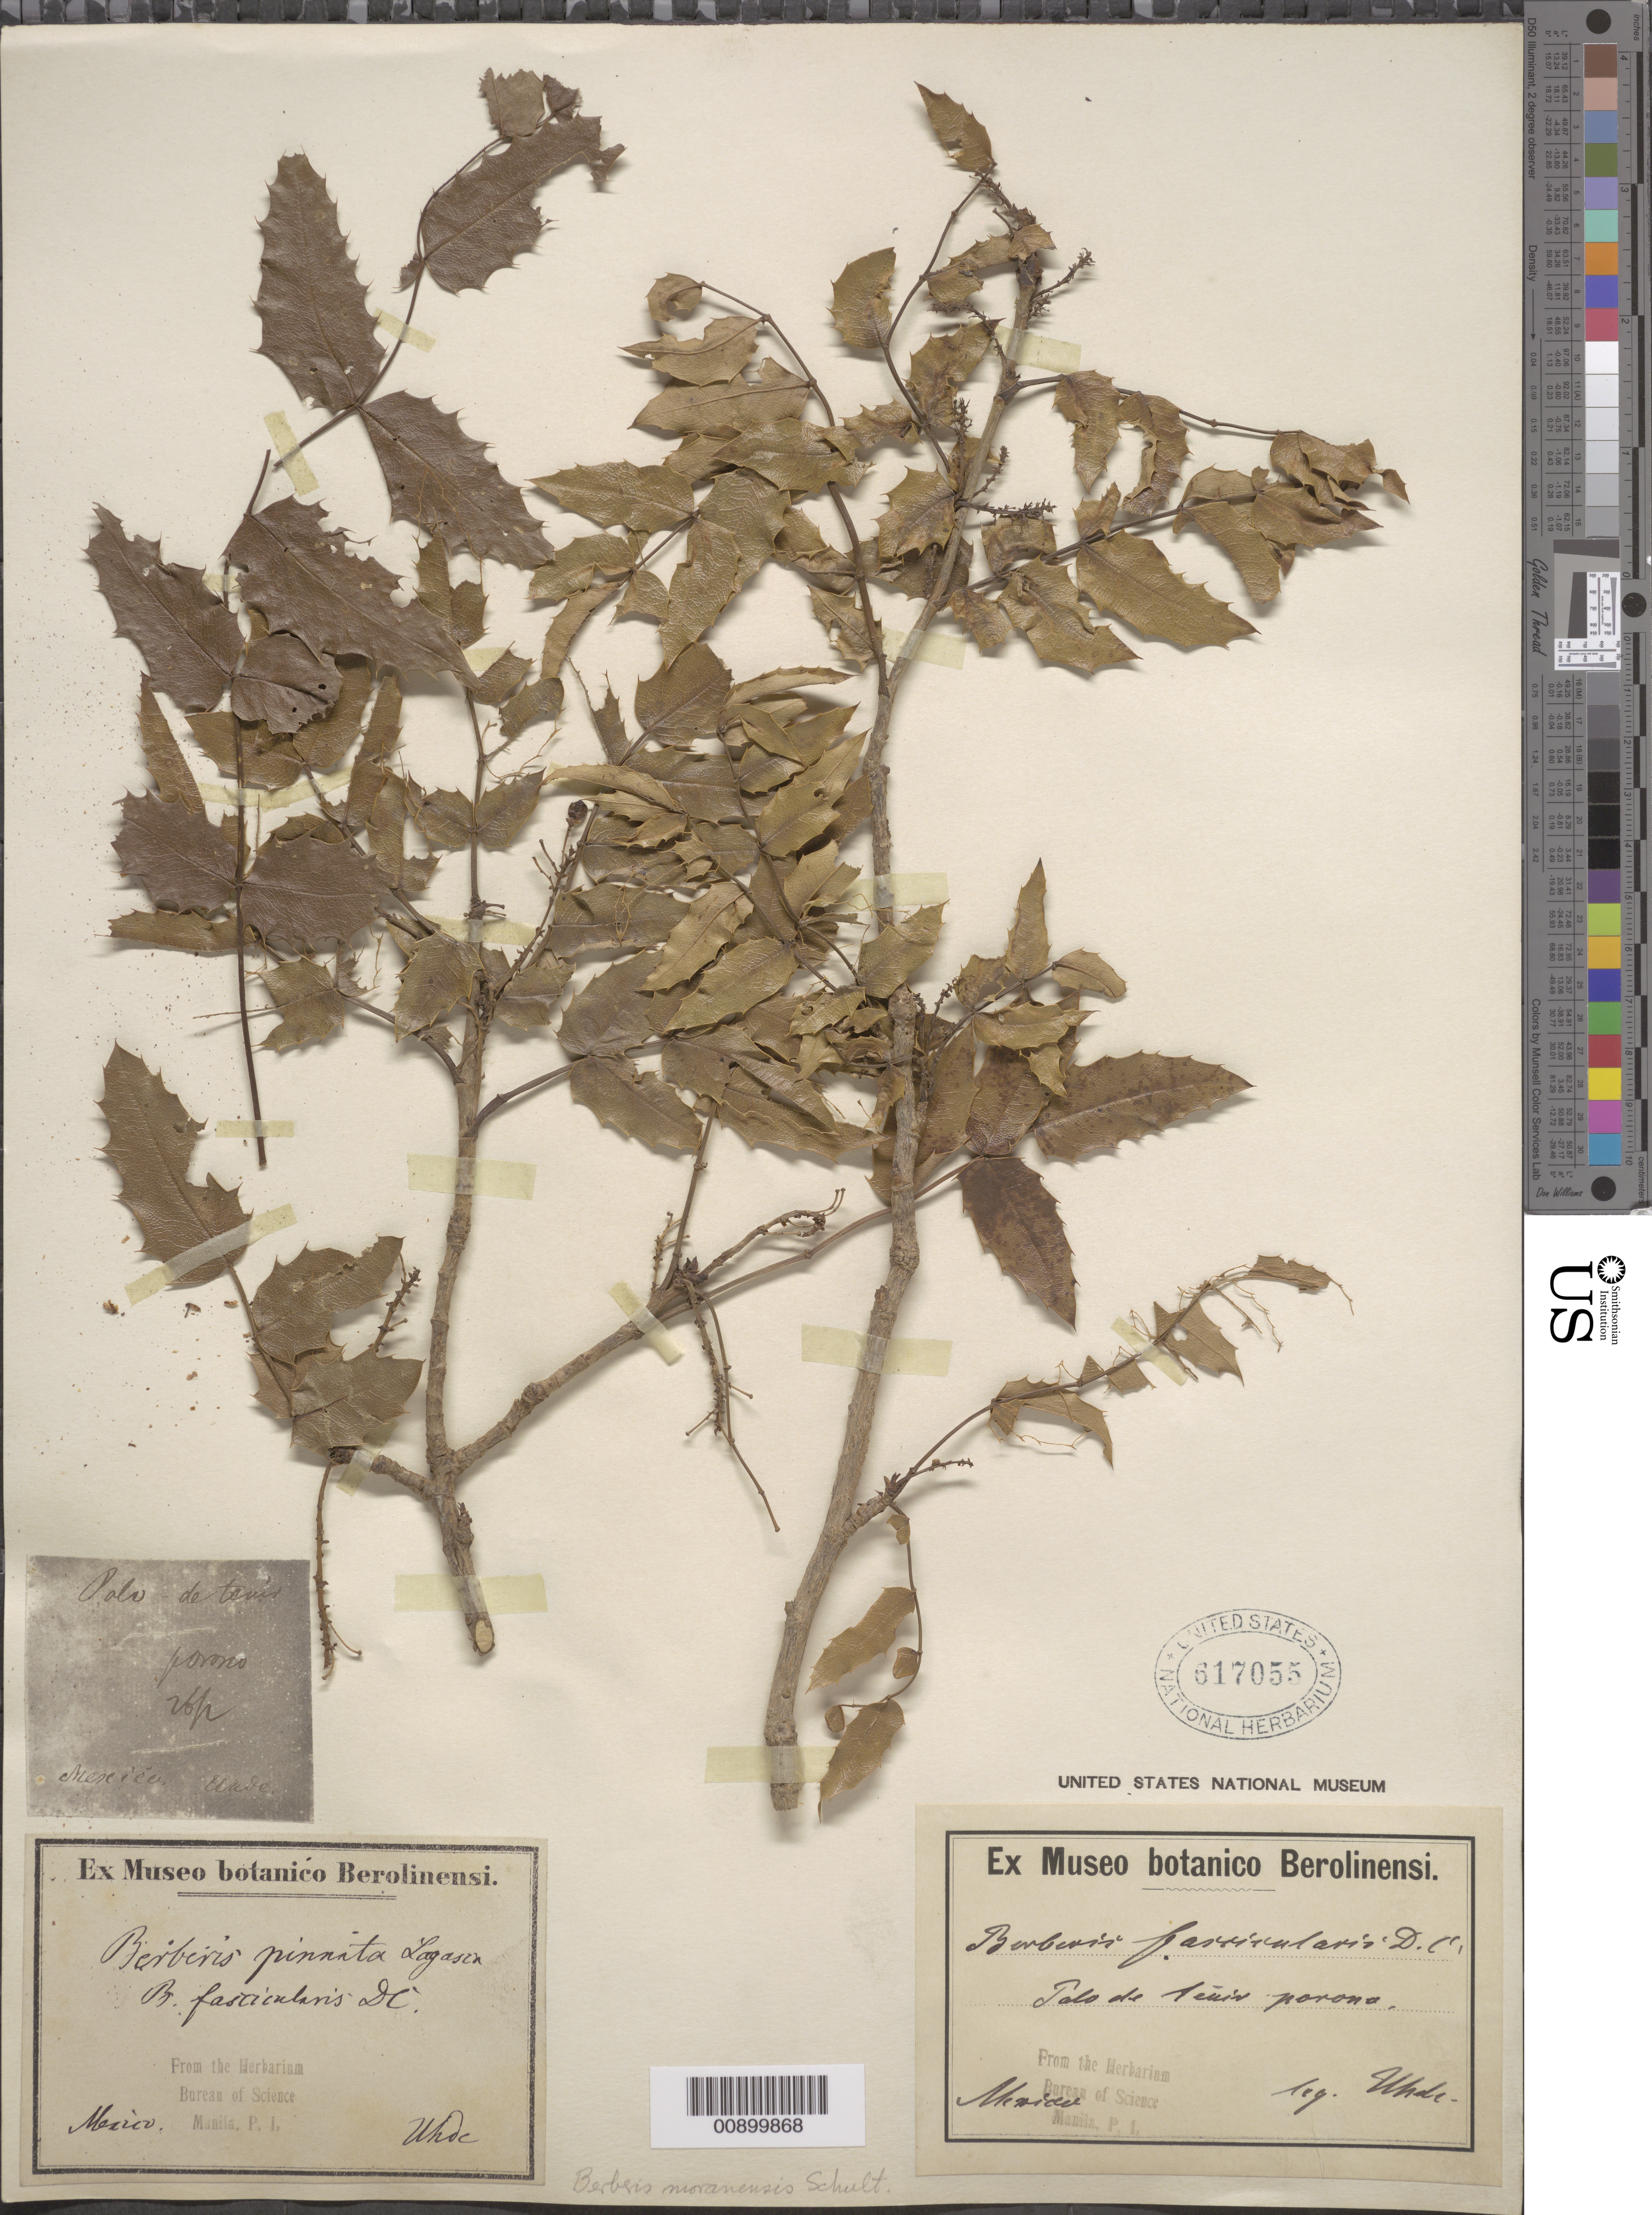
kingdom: Plantae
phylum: Tracheophyta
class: Magnoliopsida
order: Ranunculales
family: Berberidaceae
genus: Mahonia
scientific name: Mahonia fascicularis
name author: DC.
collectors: C. A. Uhde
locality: Mexico.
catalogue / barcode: US 617055